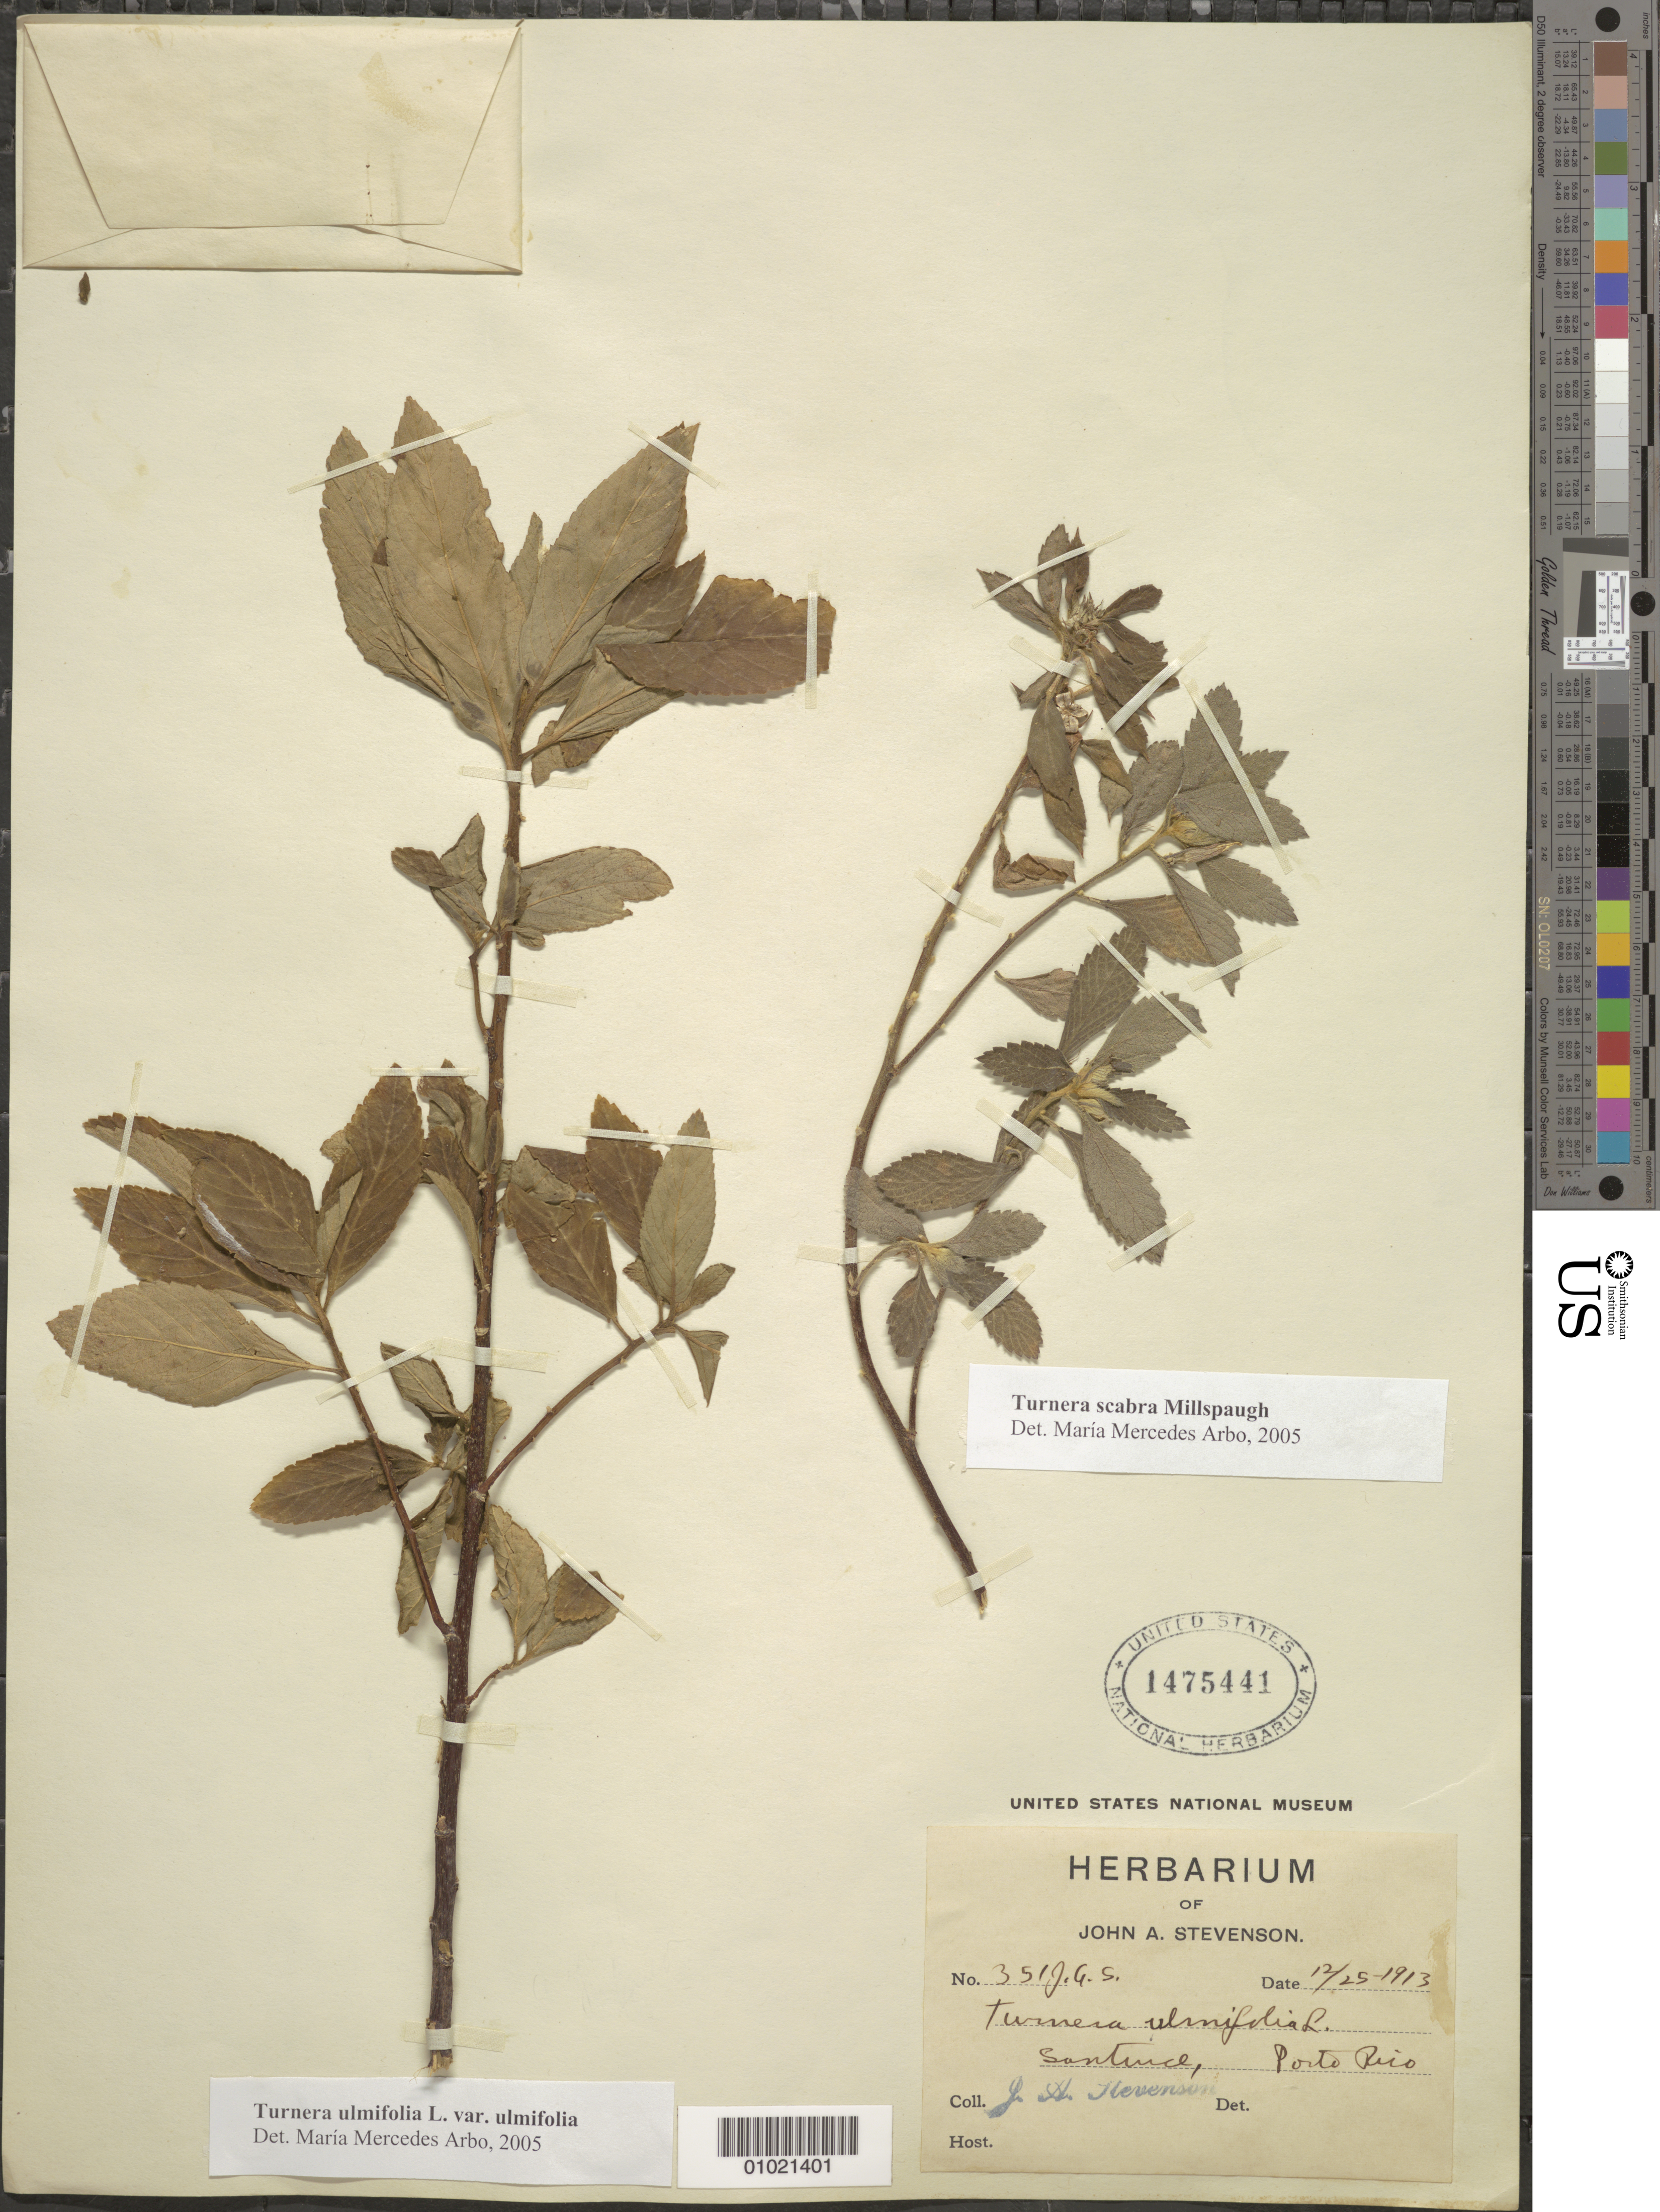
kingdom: Plantae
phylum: Tracheophyta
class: Magnoliopsida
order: Malpighiales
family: Turneraceae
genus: Turnera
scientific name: Turnera ulmifolia var. ulmifolia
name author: L.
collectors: H. A. Van Hermann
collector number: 3519.a.s.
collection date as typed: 25 Dec 1913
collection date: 1913-12-25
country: Puerto Rico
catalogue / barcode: US 1475441